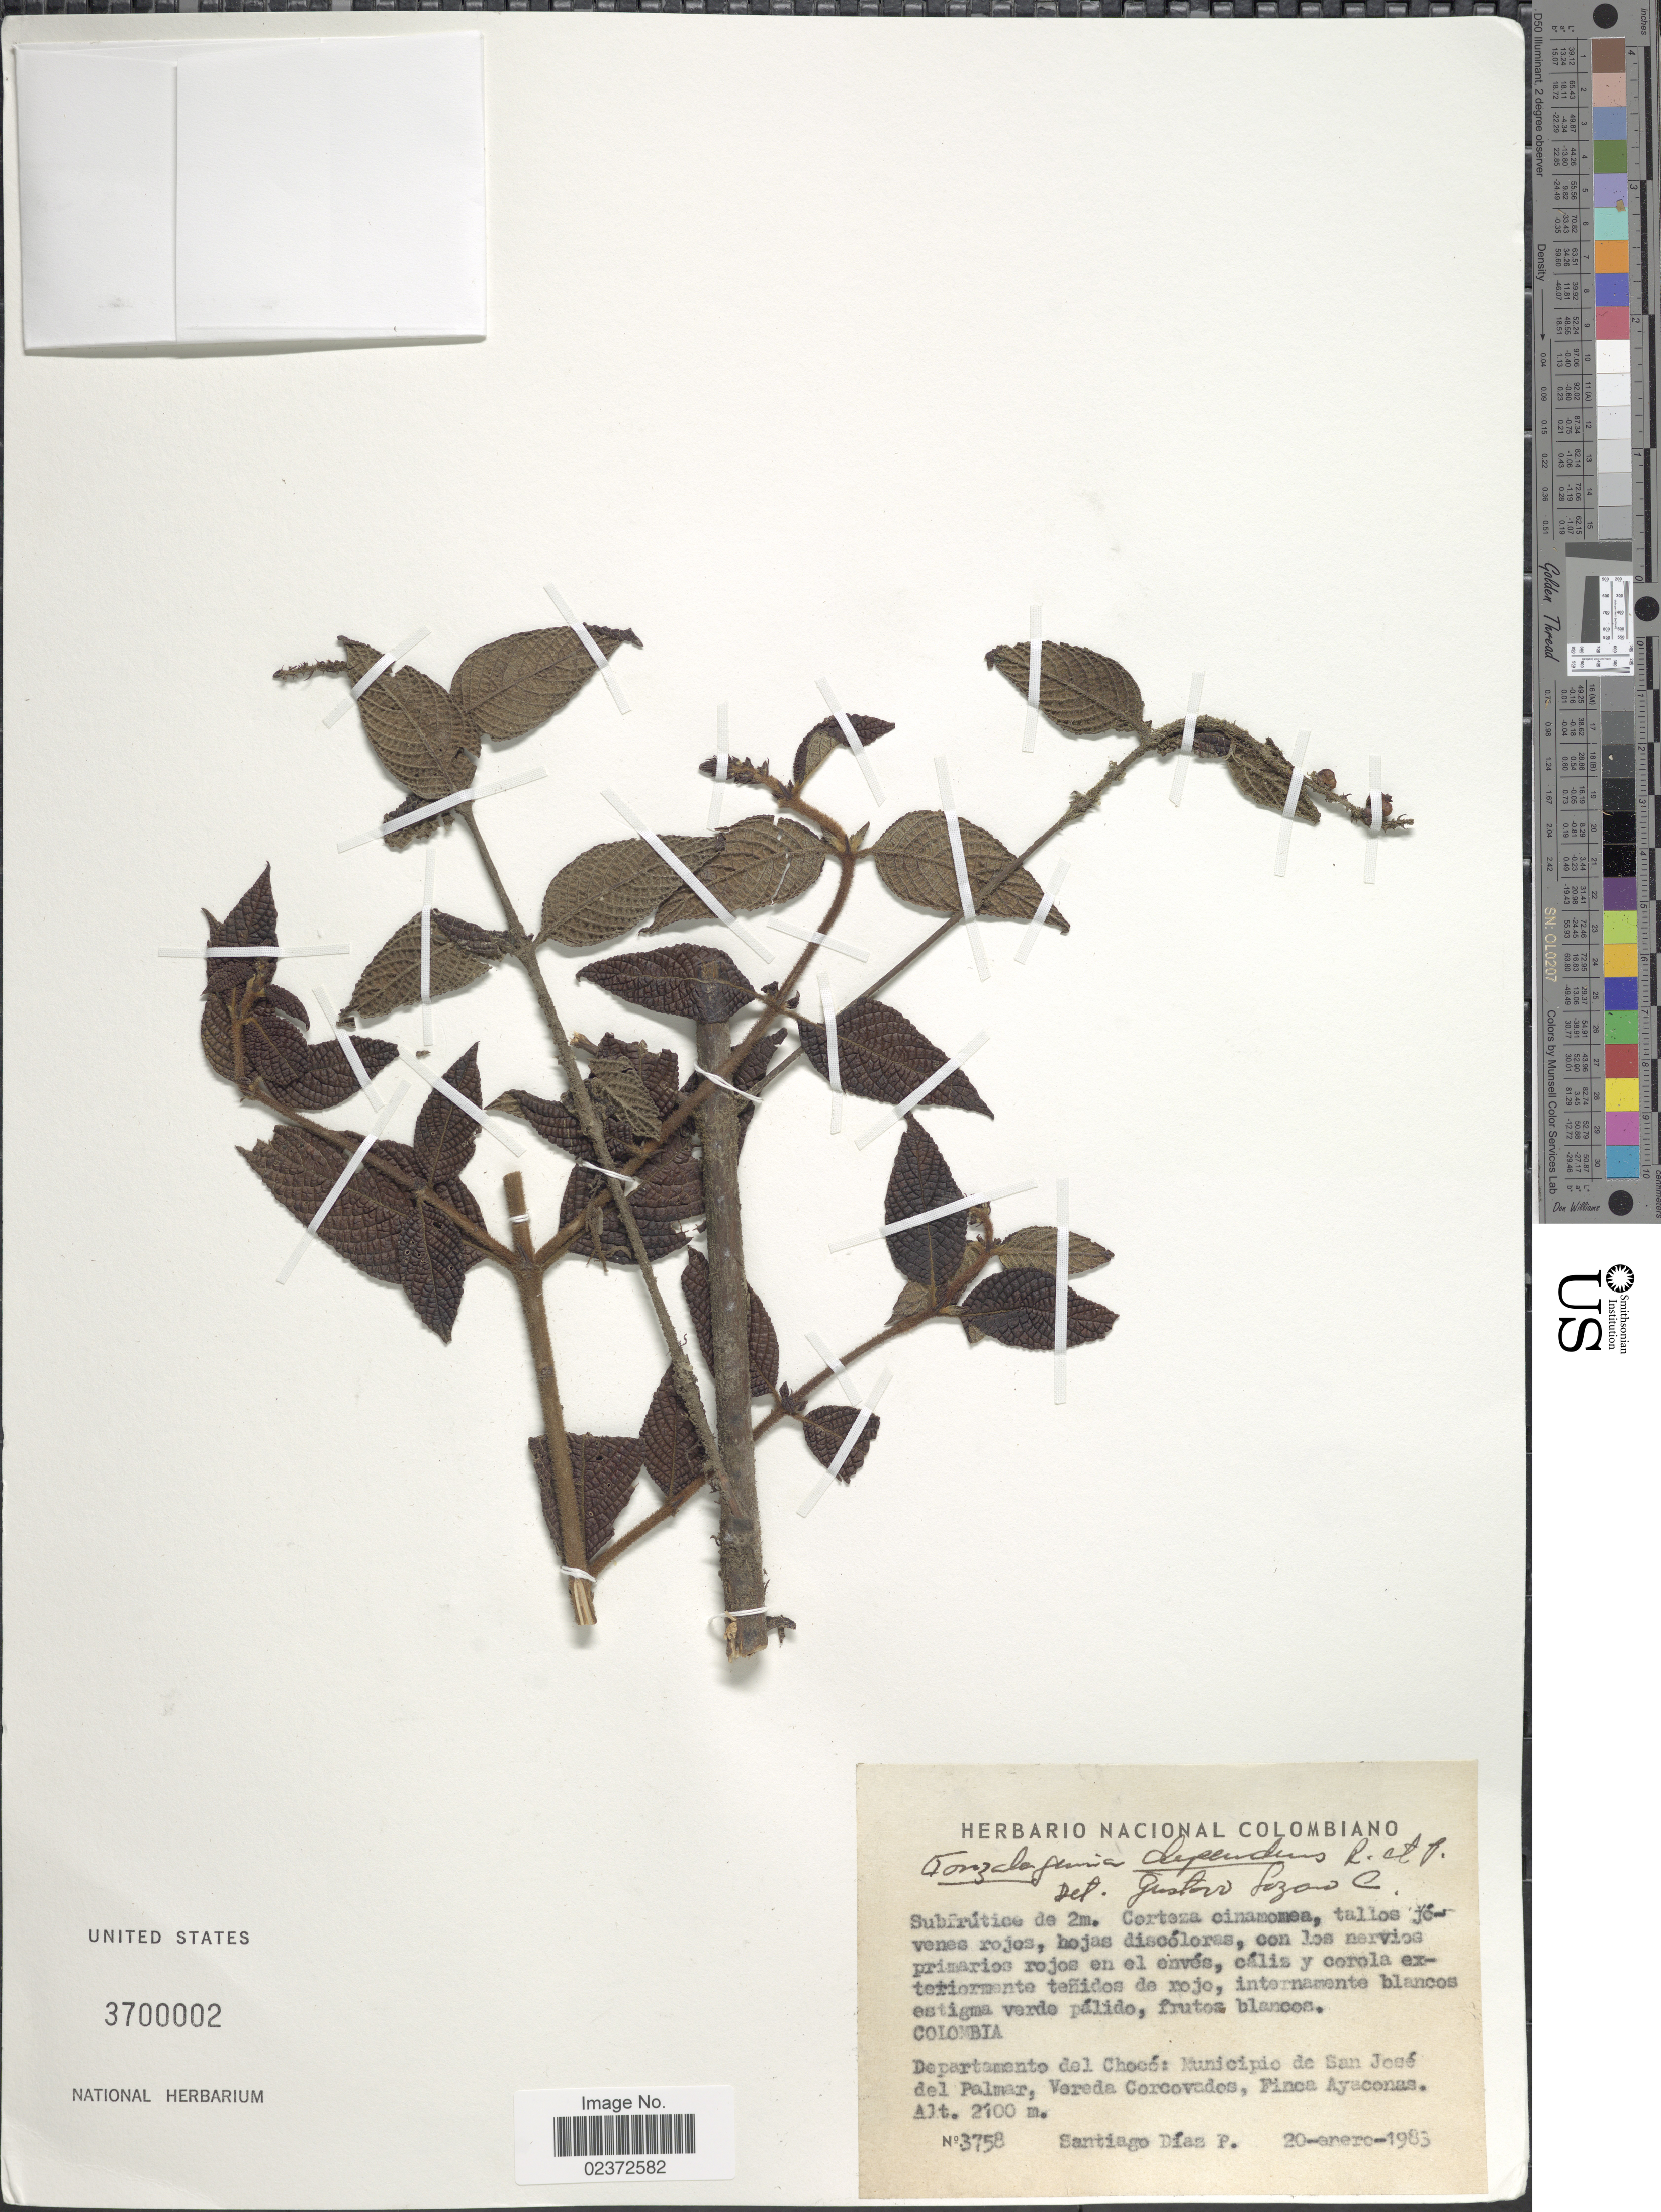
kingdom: Plantae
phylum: Tracheophyta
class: Magnoliopsida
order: Gentianales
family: Rubiaceae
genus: Gonzalagunia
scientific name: Gonzalagunia dependens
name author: Ruiz & Pav.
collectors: S. Díaz Píedrahíta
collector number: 3758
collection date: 1983-01-20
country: Colombia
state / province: Chocó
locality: Municipio de San Jose del Palmar, Vereda Corcovades, Finca Ayaconas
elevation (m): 2100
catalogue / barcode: US 3700002